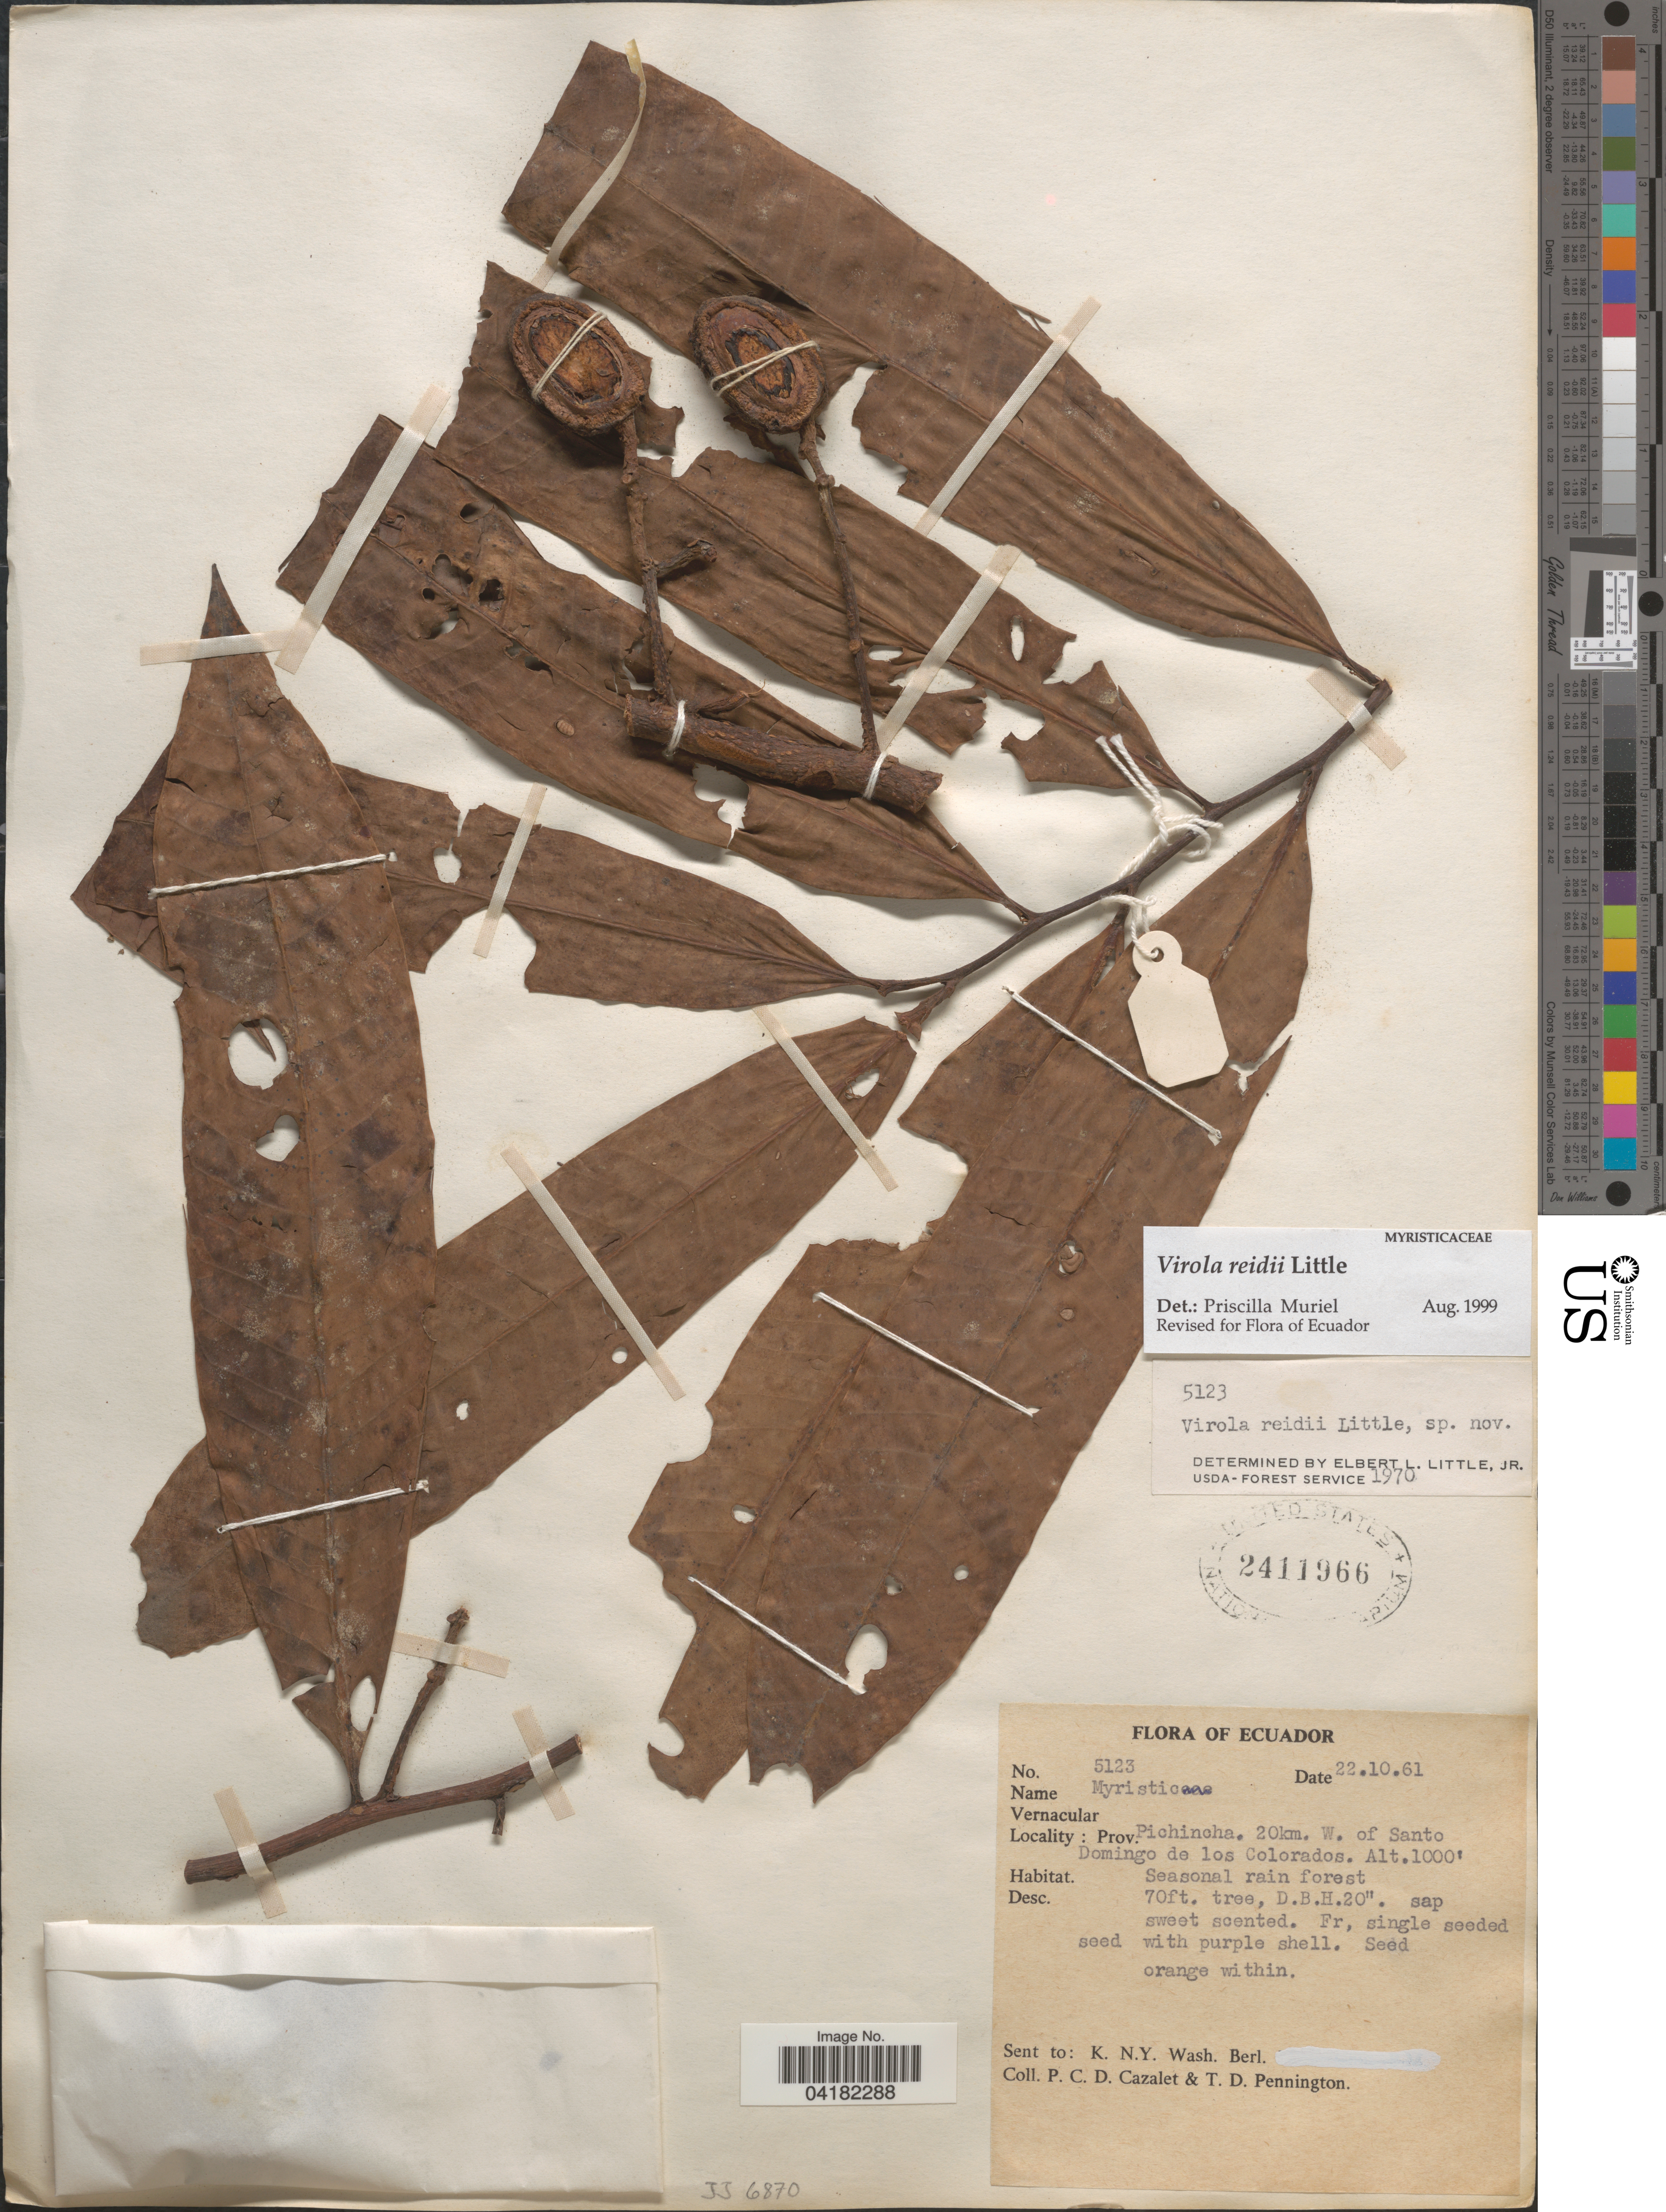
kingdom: Plantae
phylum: Tracheophyta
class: Magnoliopsida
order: Magnoliales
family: Myristicaceae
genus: Virola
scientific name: Virola reidii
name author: Little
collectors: P. C. D. Cazalet & T. D. Pennington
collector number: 5123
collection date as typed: Transcribed d/m/y: 22/10/61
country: Ecuador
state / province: Pichincha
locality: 20km. W. of Santo Domingo de los Colorados.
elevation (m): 305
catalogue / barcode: US 2411966